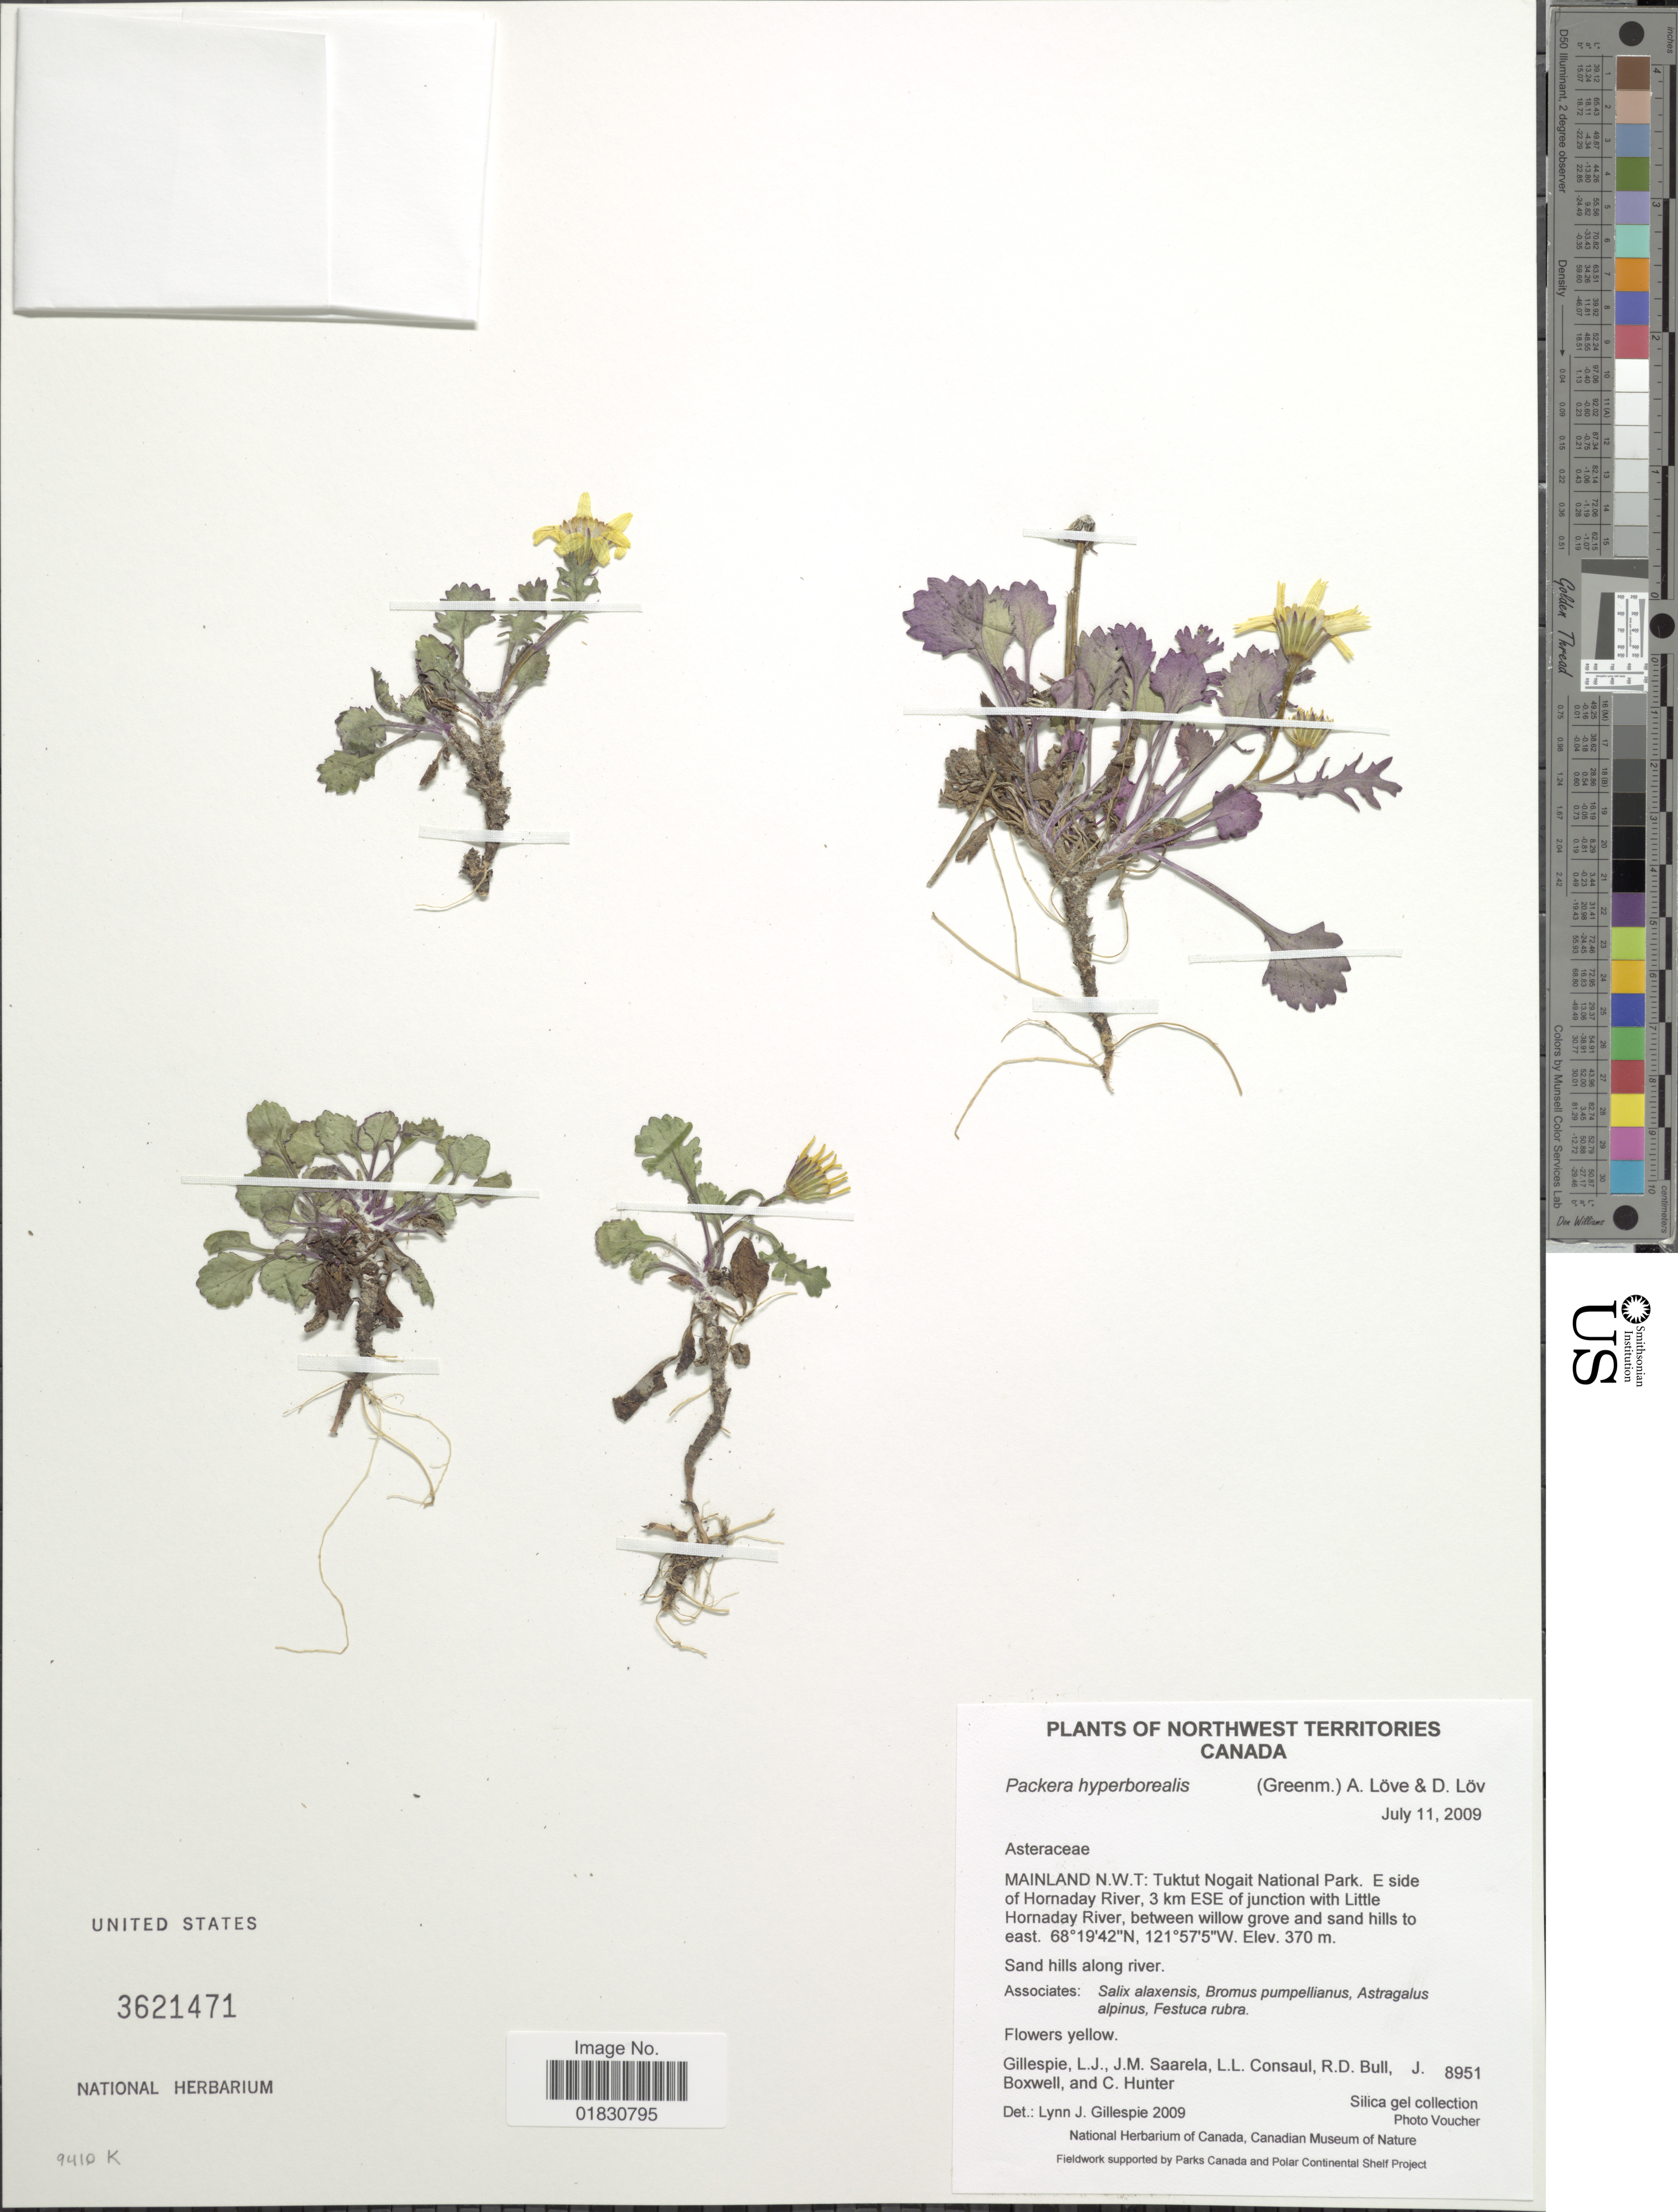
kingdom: Plantae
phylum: Tracheophyta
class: Magnoliopsida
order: Asterales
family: Asteraceae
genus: Packera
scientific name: Packera hyperborealis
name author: (Greene) Á. Löve & D. Löve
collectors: L. Gillespie, J. Saarela, L. Consaul, R. Bull & et al.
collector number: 8951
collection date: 2009-07-11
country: Canada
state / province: Northwest Territories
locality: Mainland N.W.T.: Tuktut Nogait National Park, E side of Hornaday River, 3 km ESE of junction with Little Hornaday River, between willow grove and sand hills to east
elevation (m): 370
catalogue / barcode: US 3621471